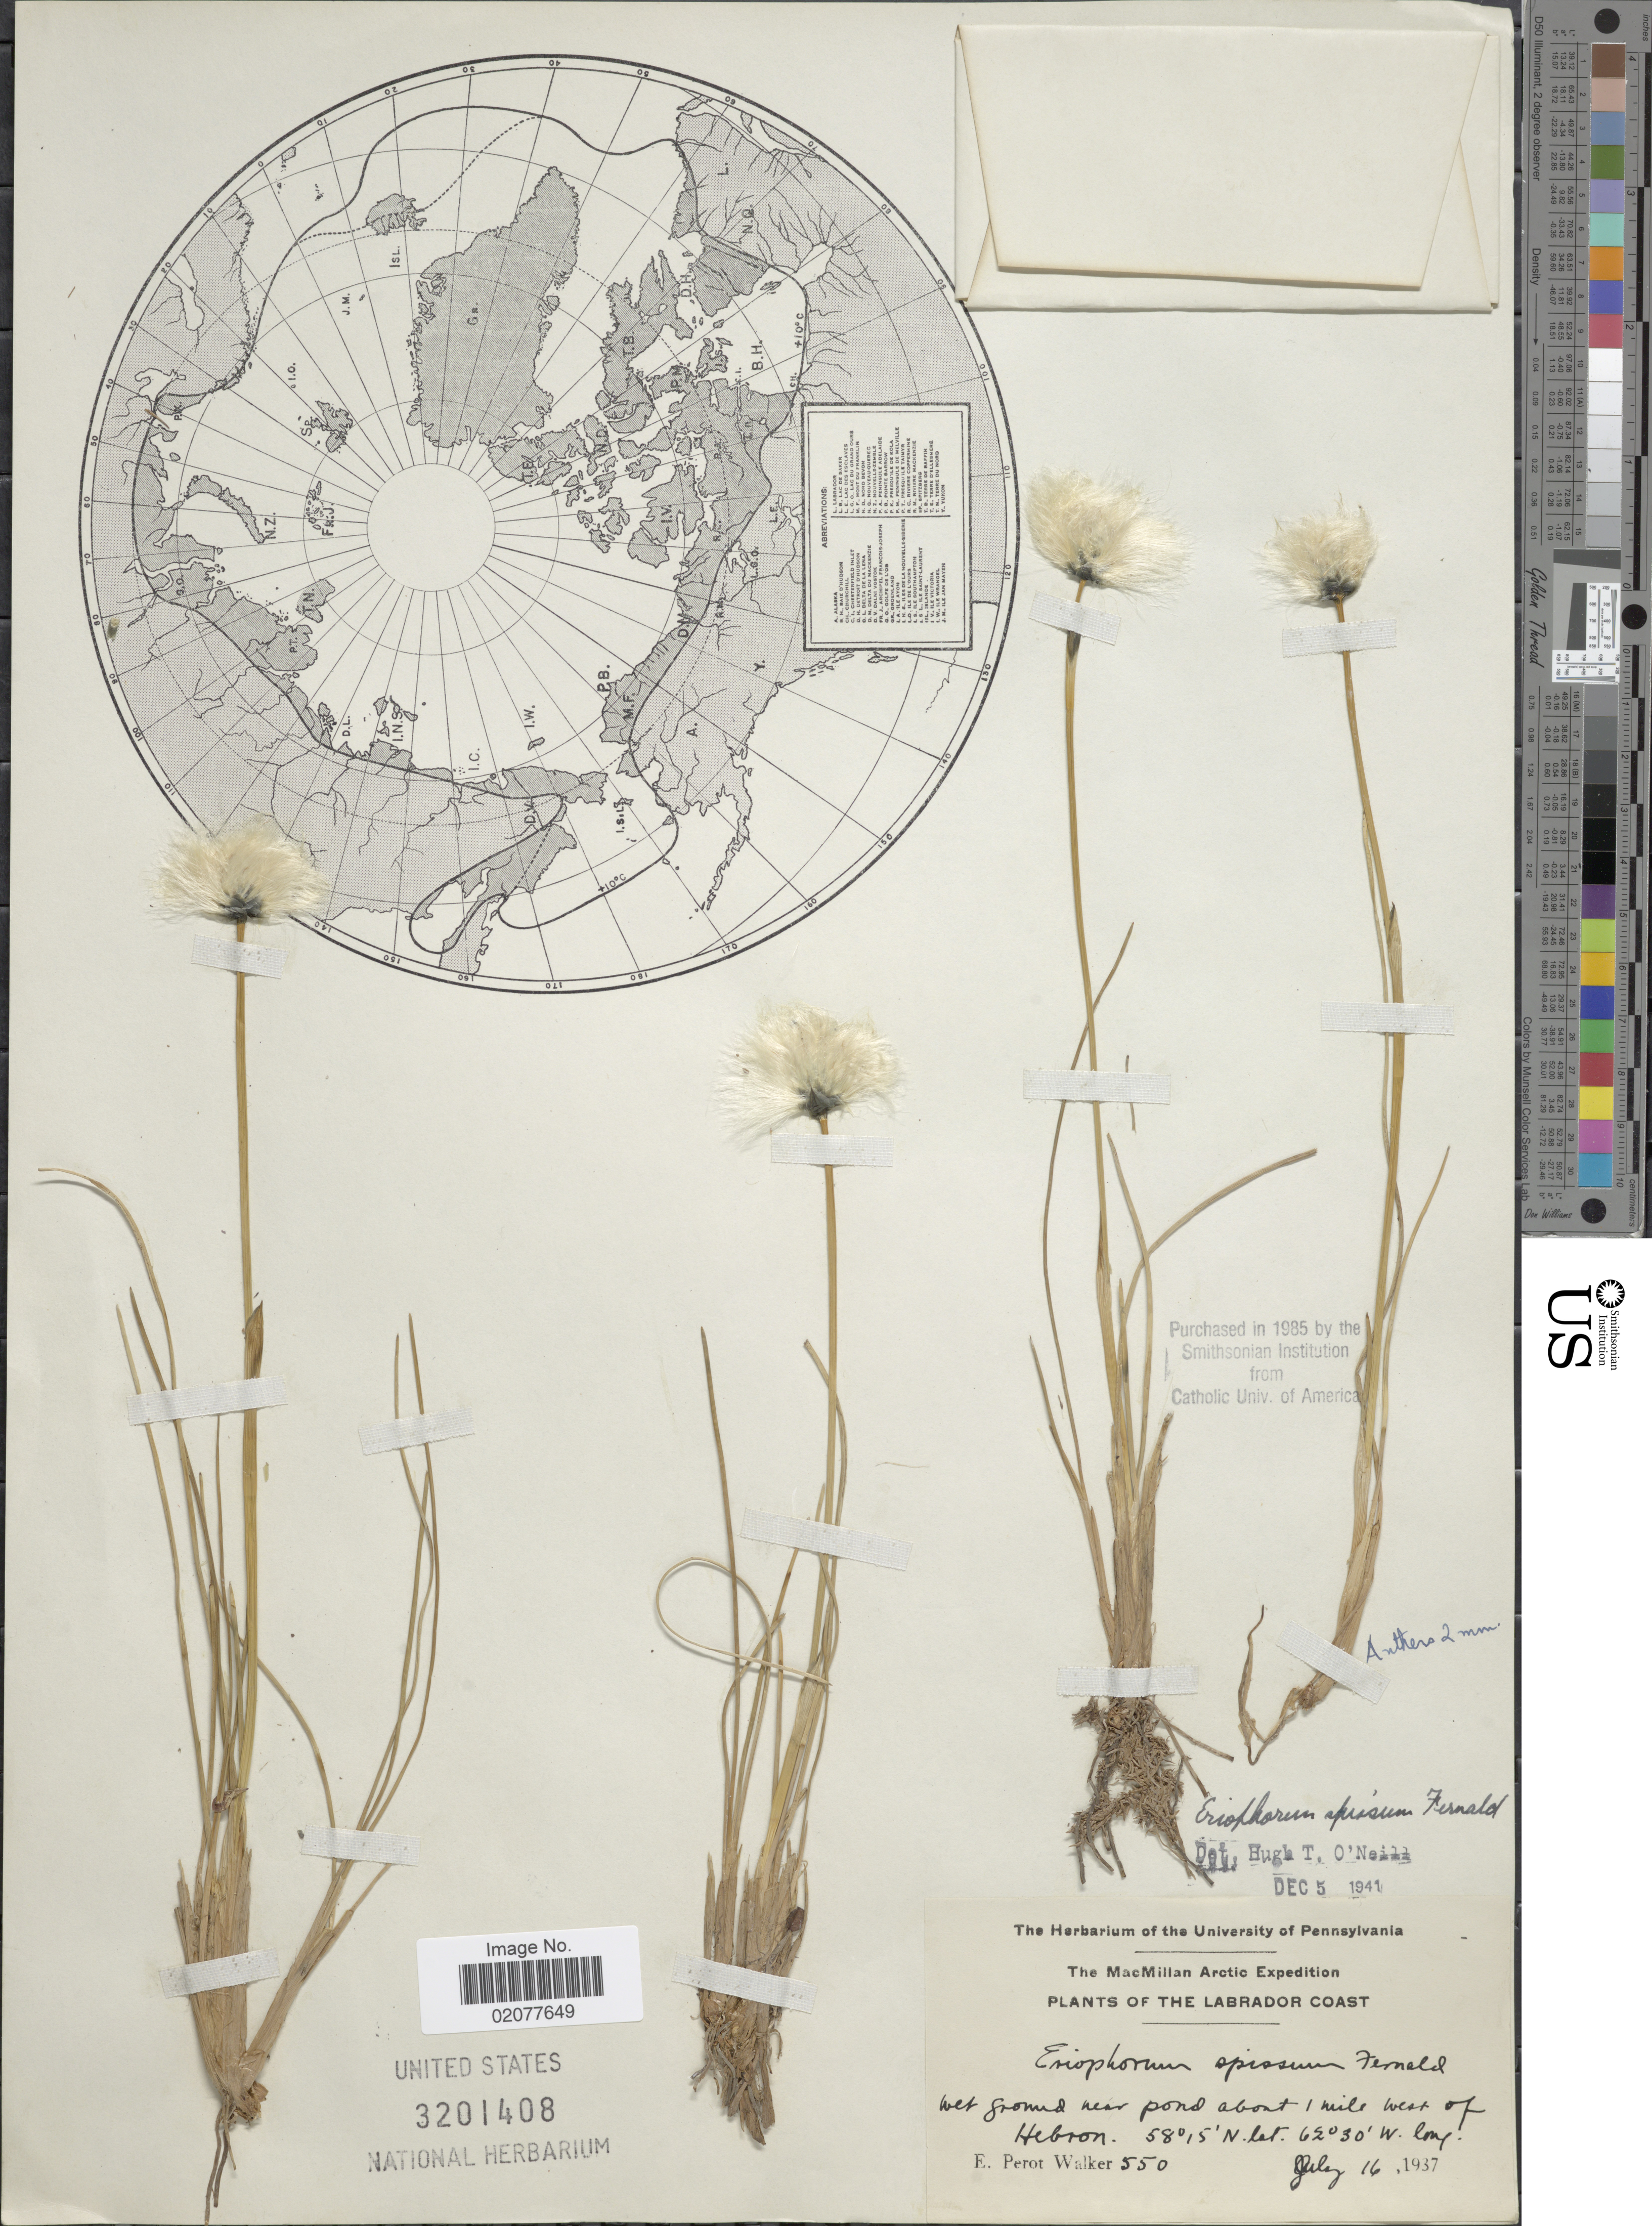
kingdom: Plantae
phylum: Tracheophyta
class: Liliopsida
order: Poales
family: Cyperaceae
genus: Eriophorum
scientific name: Eriophorum spissum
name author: Fernald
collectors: E. P. Walker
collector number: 550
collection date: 1937-07-16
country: Canada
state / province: Newfoundland and Labrador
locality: Labrador, Wet ground near pond about 1 miles west of Hebron.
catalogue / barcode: US 3201408